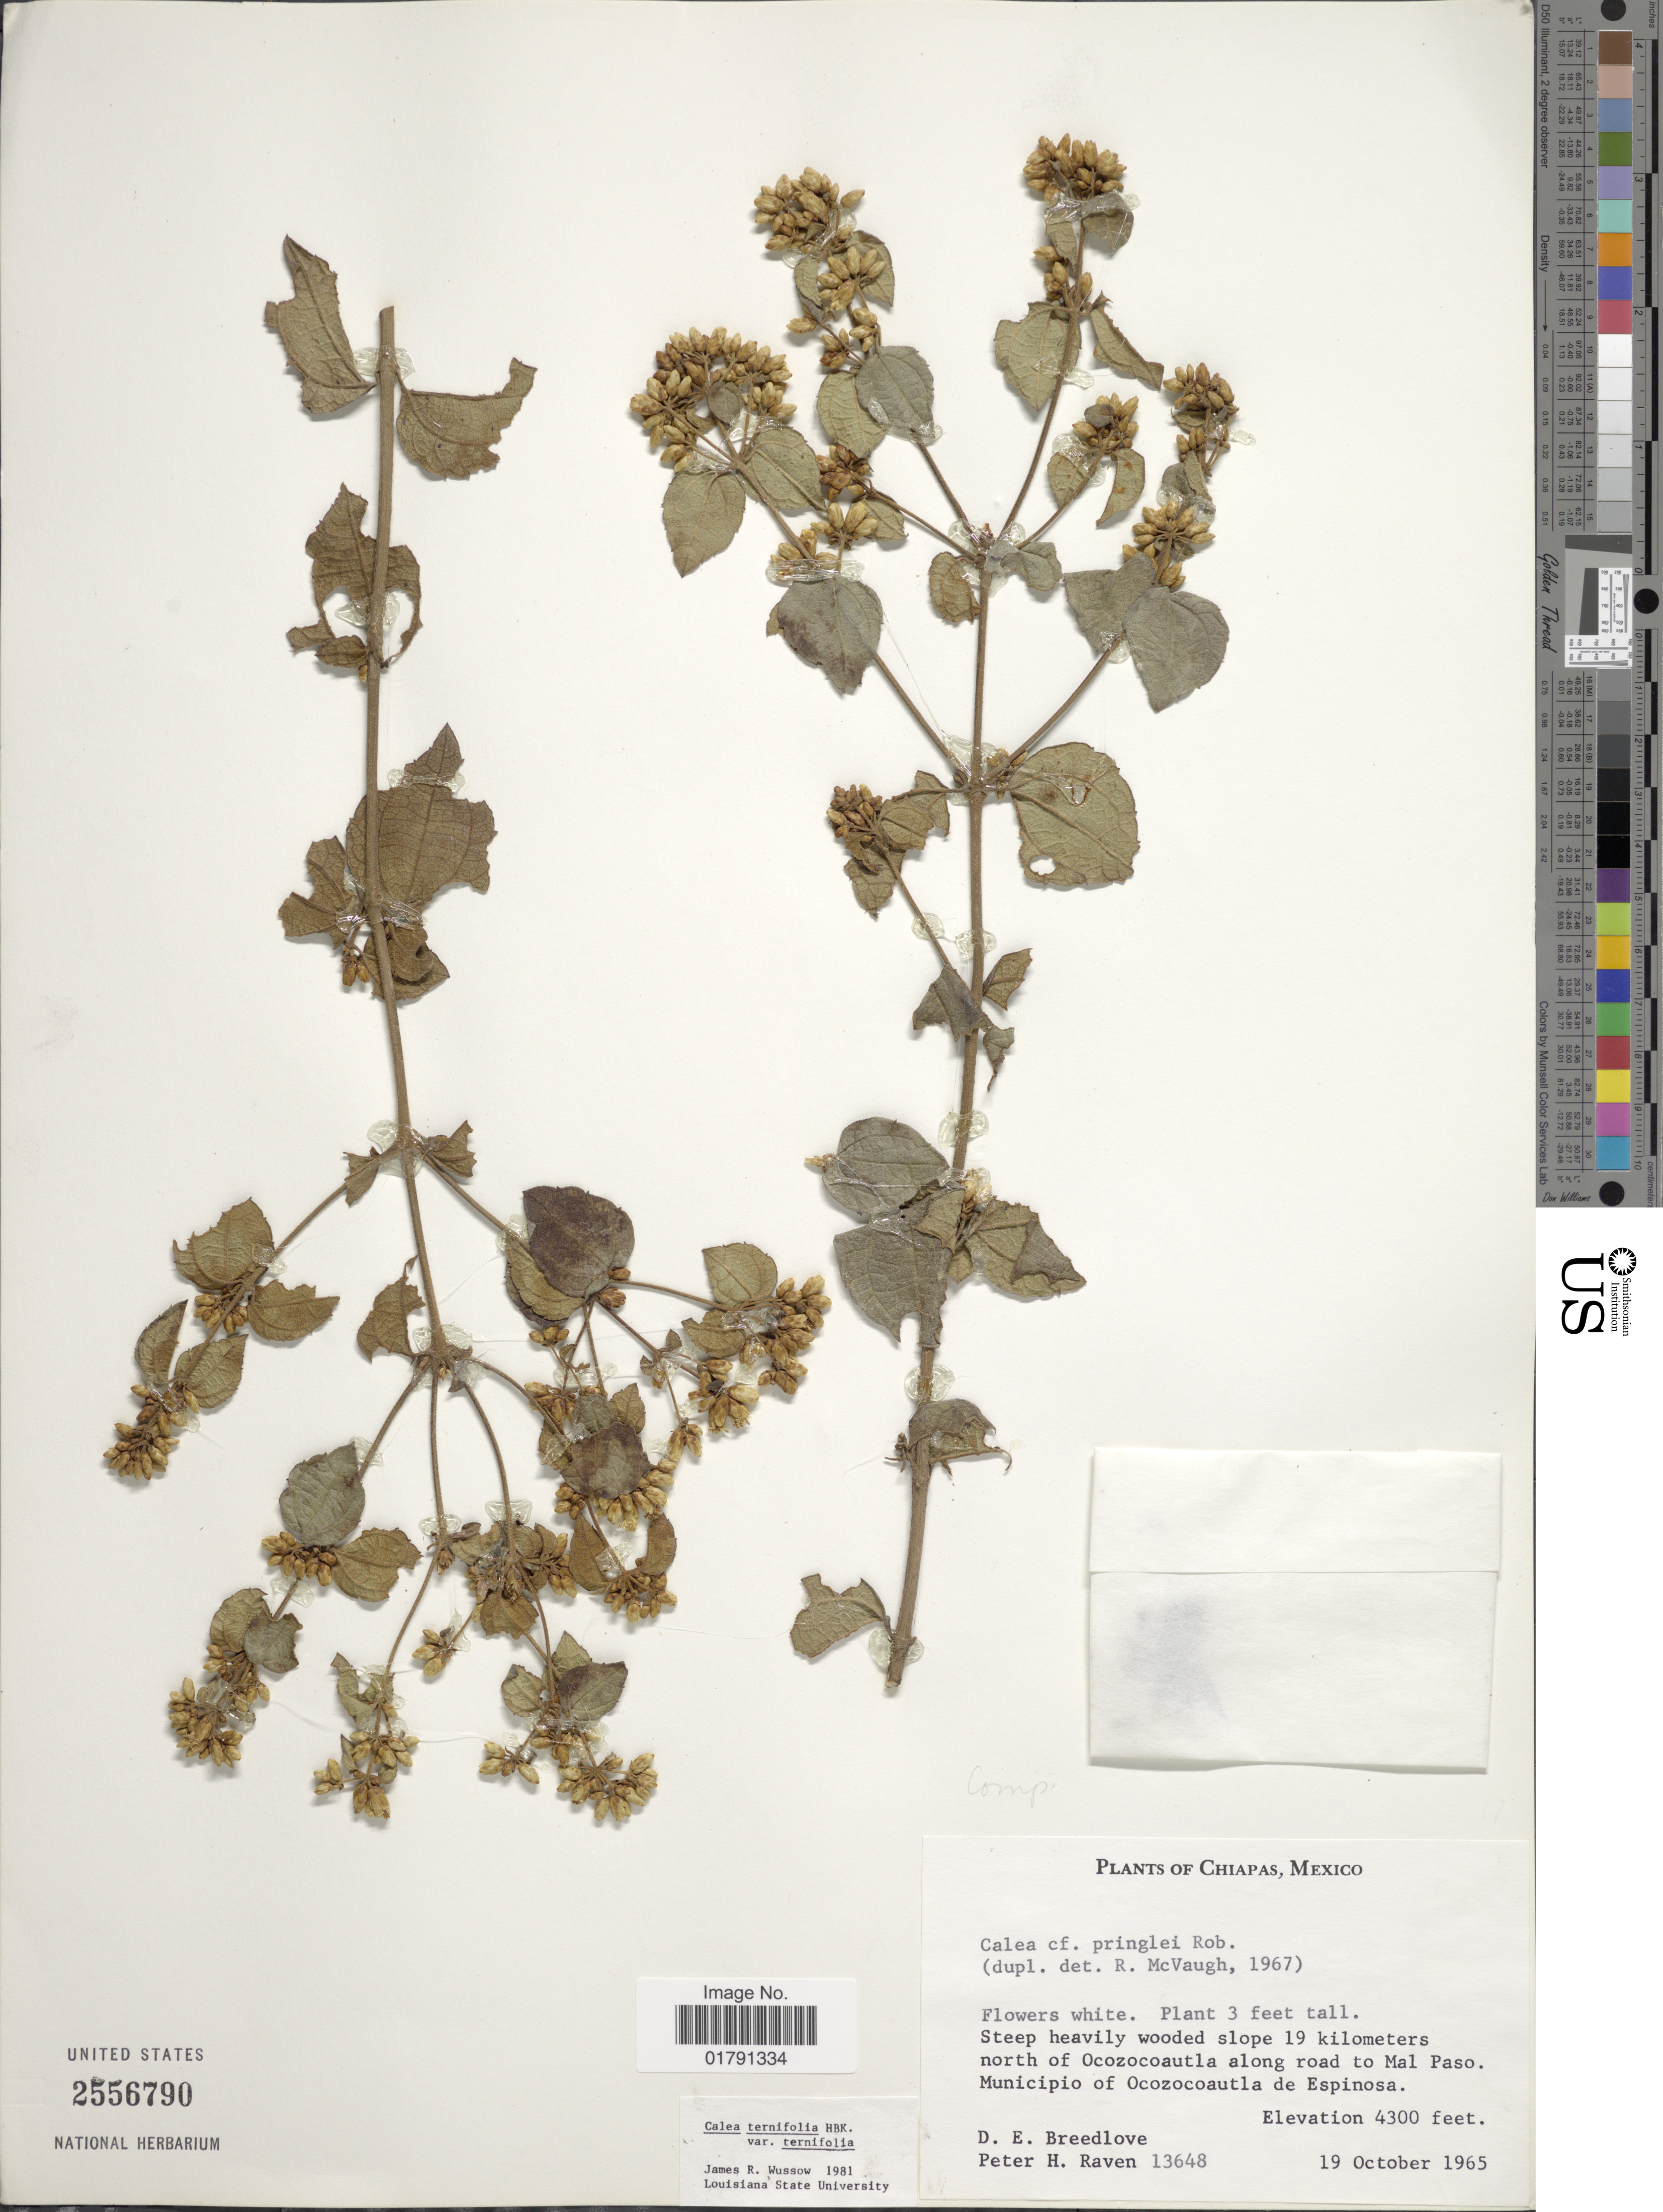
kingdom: Plantae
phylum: Tracheophyta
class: Magnoliopsida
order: Asterales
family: Asteraceae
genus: Calea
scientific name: Calea ternifolia var. ternifolia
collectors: D. E. Breedlove & P. Raven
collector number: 13648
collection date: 1965-10-19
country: Mexico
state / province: Chiapas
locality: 19 kilometers north of Ocozocoautla along road to Mal Paso, Municipio of Ocozocoautla de Espinosa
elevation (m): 1311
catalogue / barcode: US 2556790